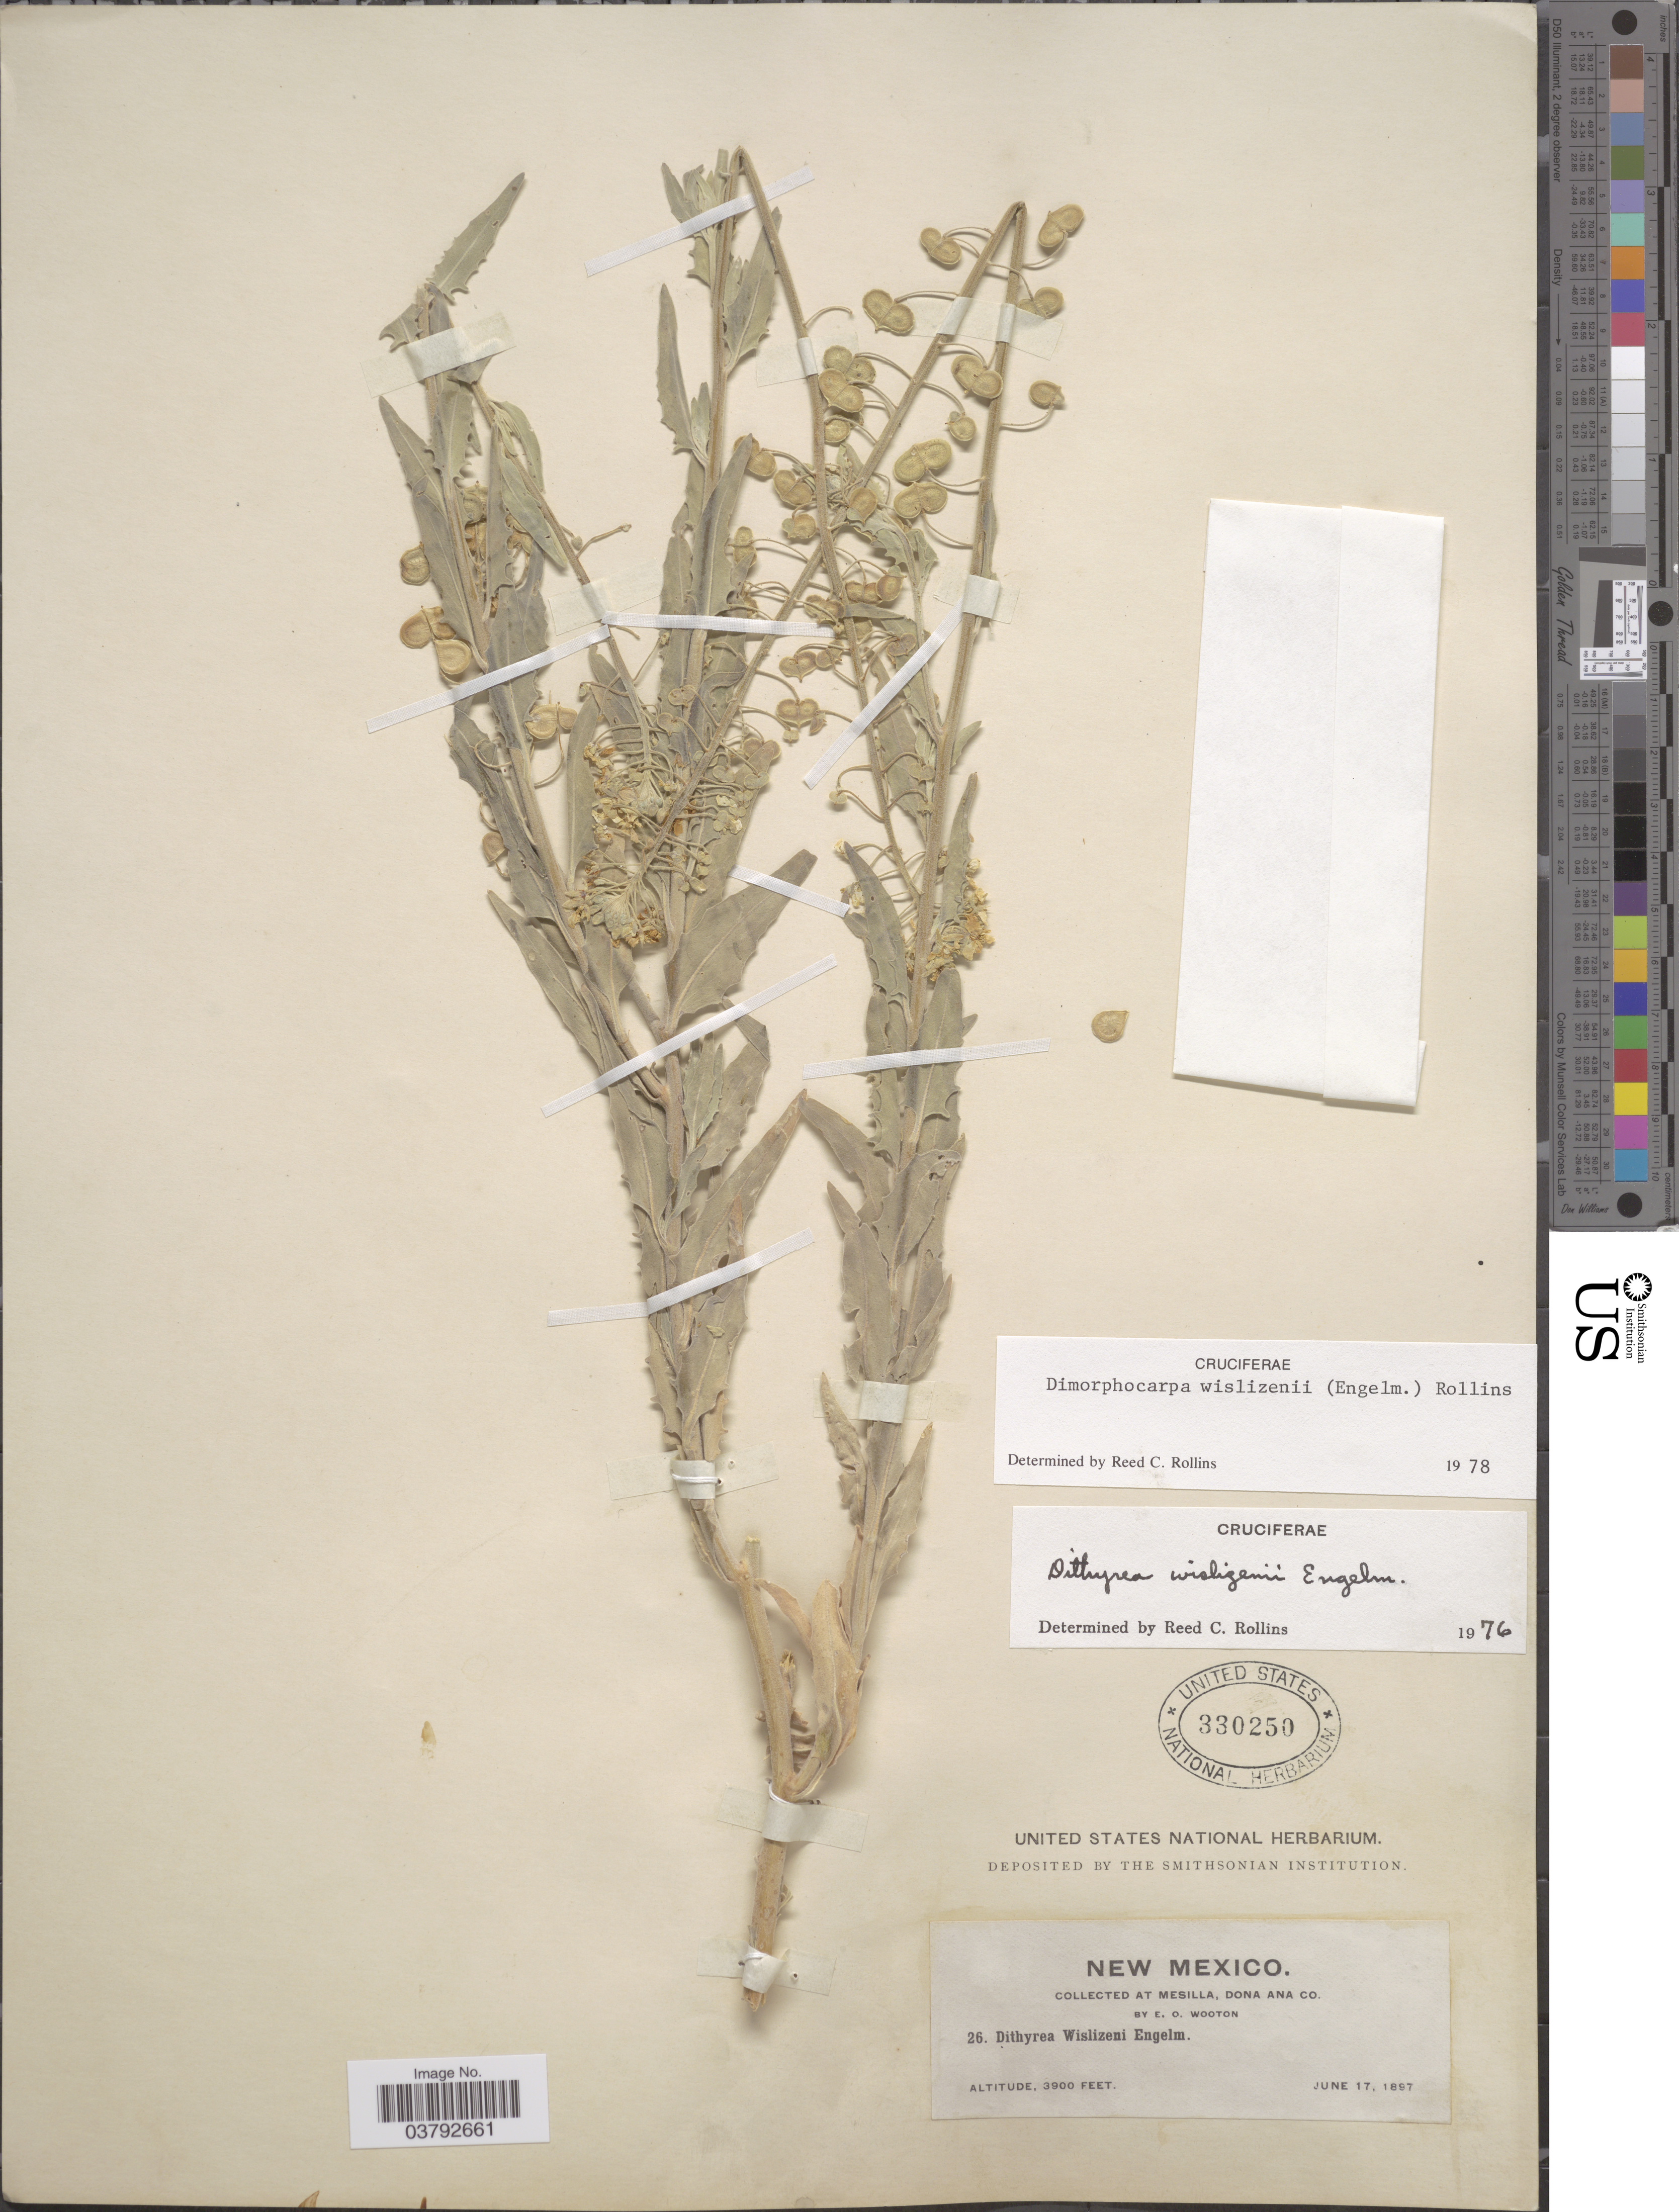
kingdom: Plantae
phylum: Tracheophyta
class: Magnoliopsida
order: Brassicales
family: Brassicaceae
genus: Dithyrea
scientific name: Dithyrea wislizeni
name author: Engelm.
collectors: E. O. Wooton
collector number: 26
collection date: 1897-06-17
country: United States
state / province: New Mexico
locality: Mesilla, Dona Ana Co.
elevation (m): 1189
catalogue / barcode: US 330250